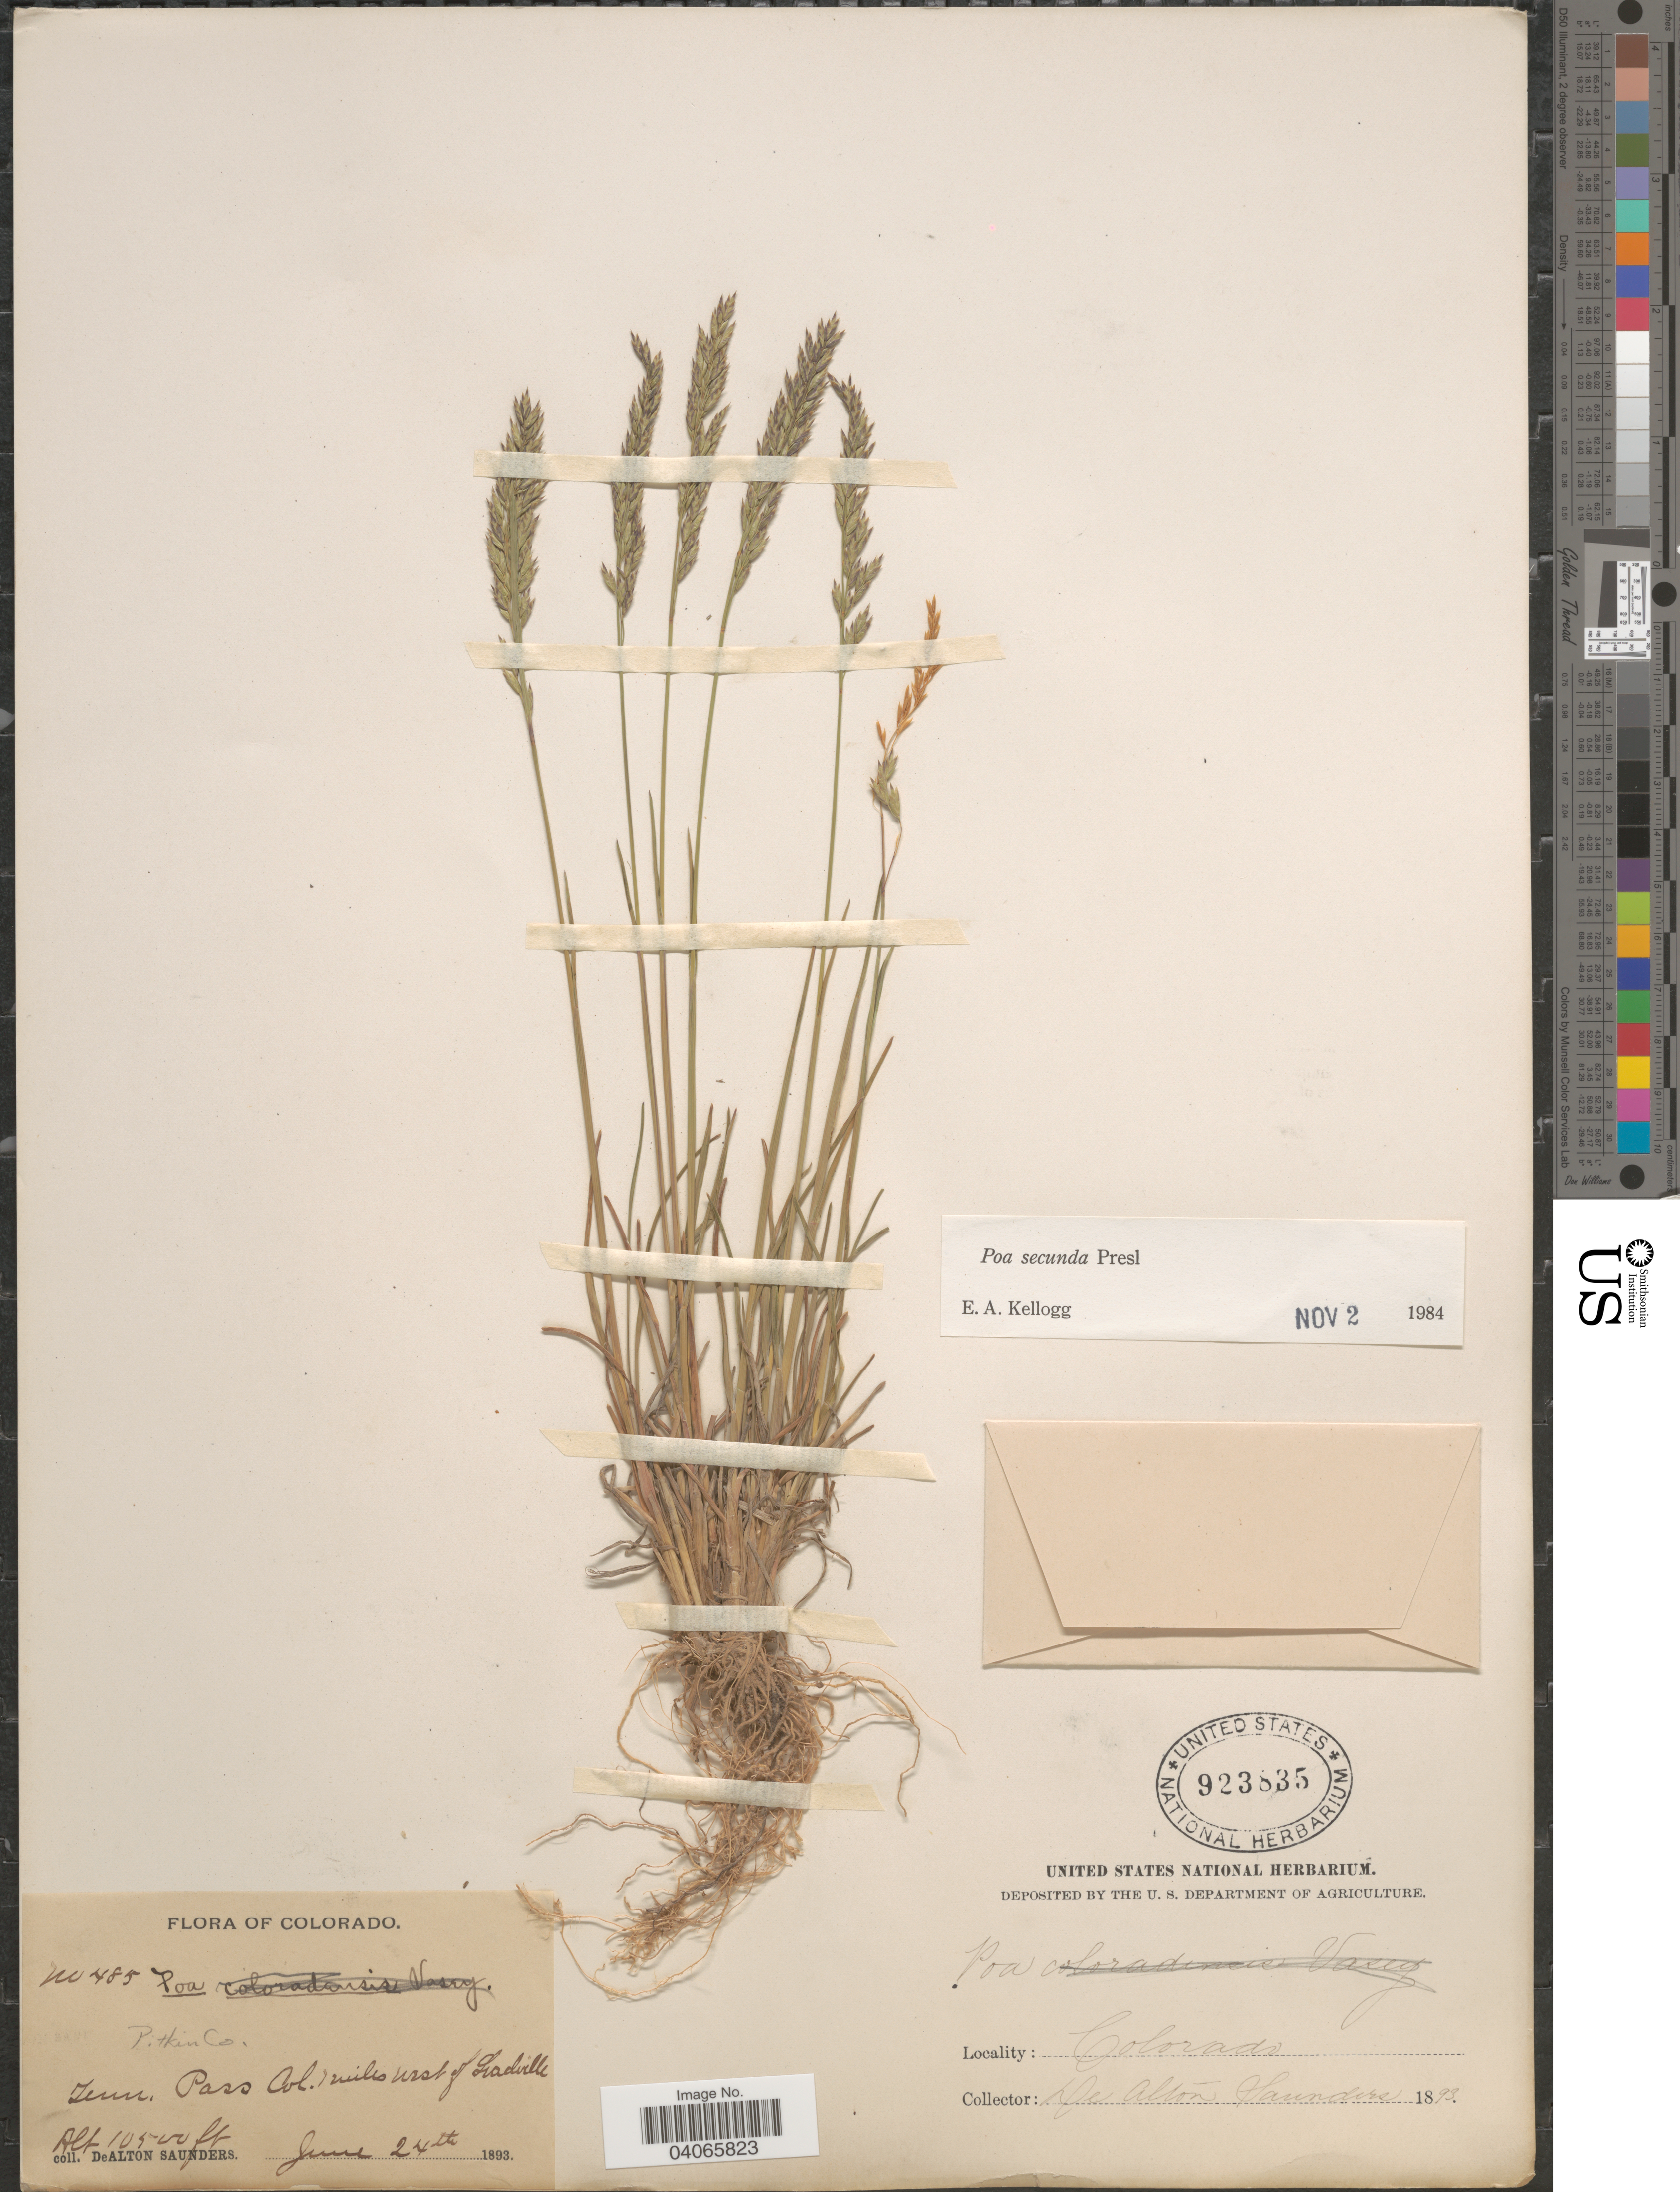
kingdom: Plantae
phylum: Tracheophyta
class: Liliopsida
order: Poales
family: Poaceae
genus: Poa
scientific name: Poa secunda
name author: J. Presl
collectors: D. A. Saunders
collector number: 485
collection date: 1893-06-24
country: United States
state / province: Colorado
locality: Tenn. Pass. 1 miles west of Leadville. Pitkin Co.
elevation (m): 3200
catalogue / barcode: US 923835